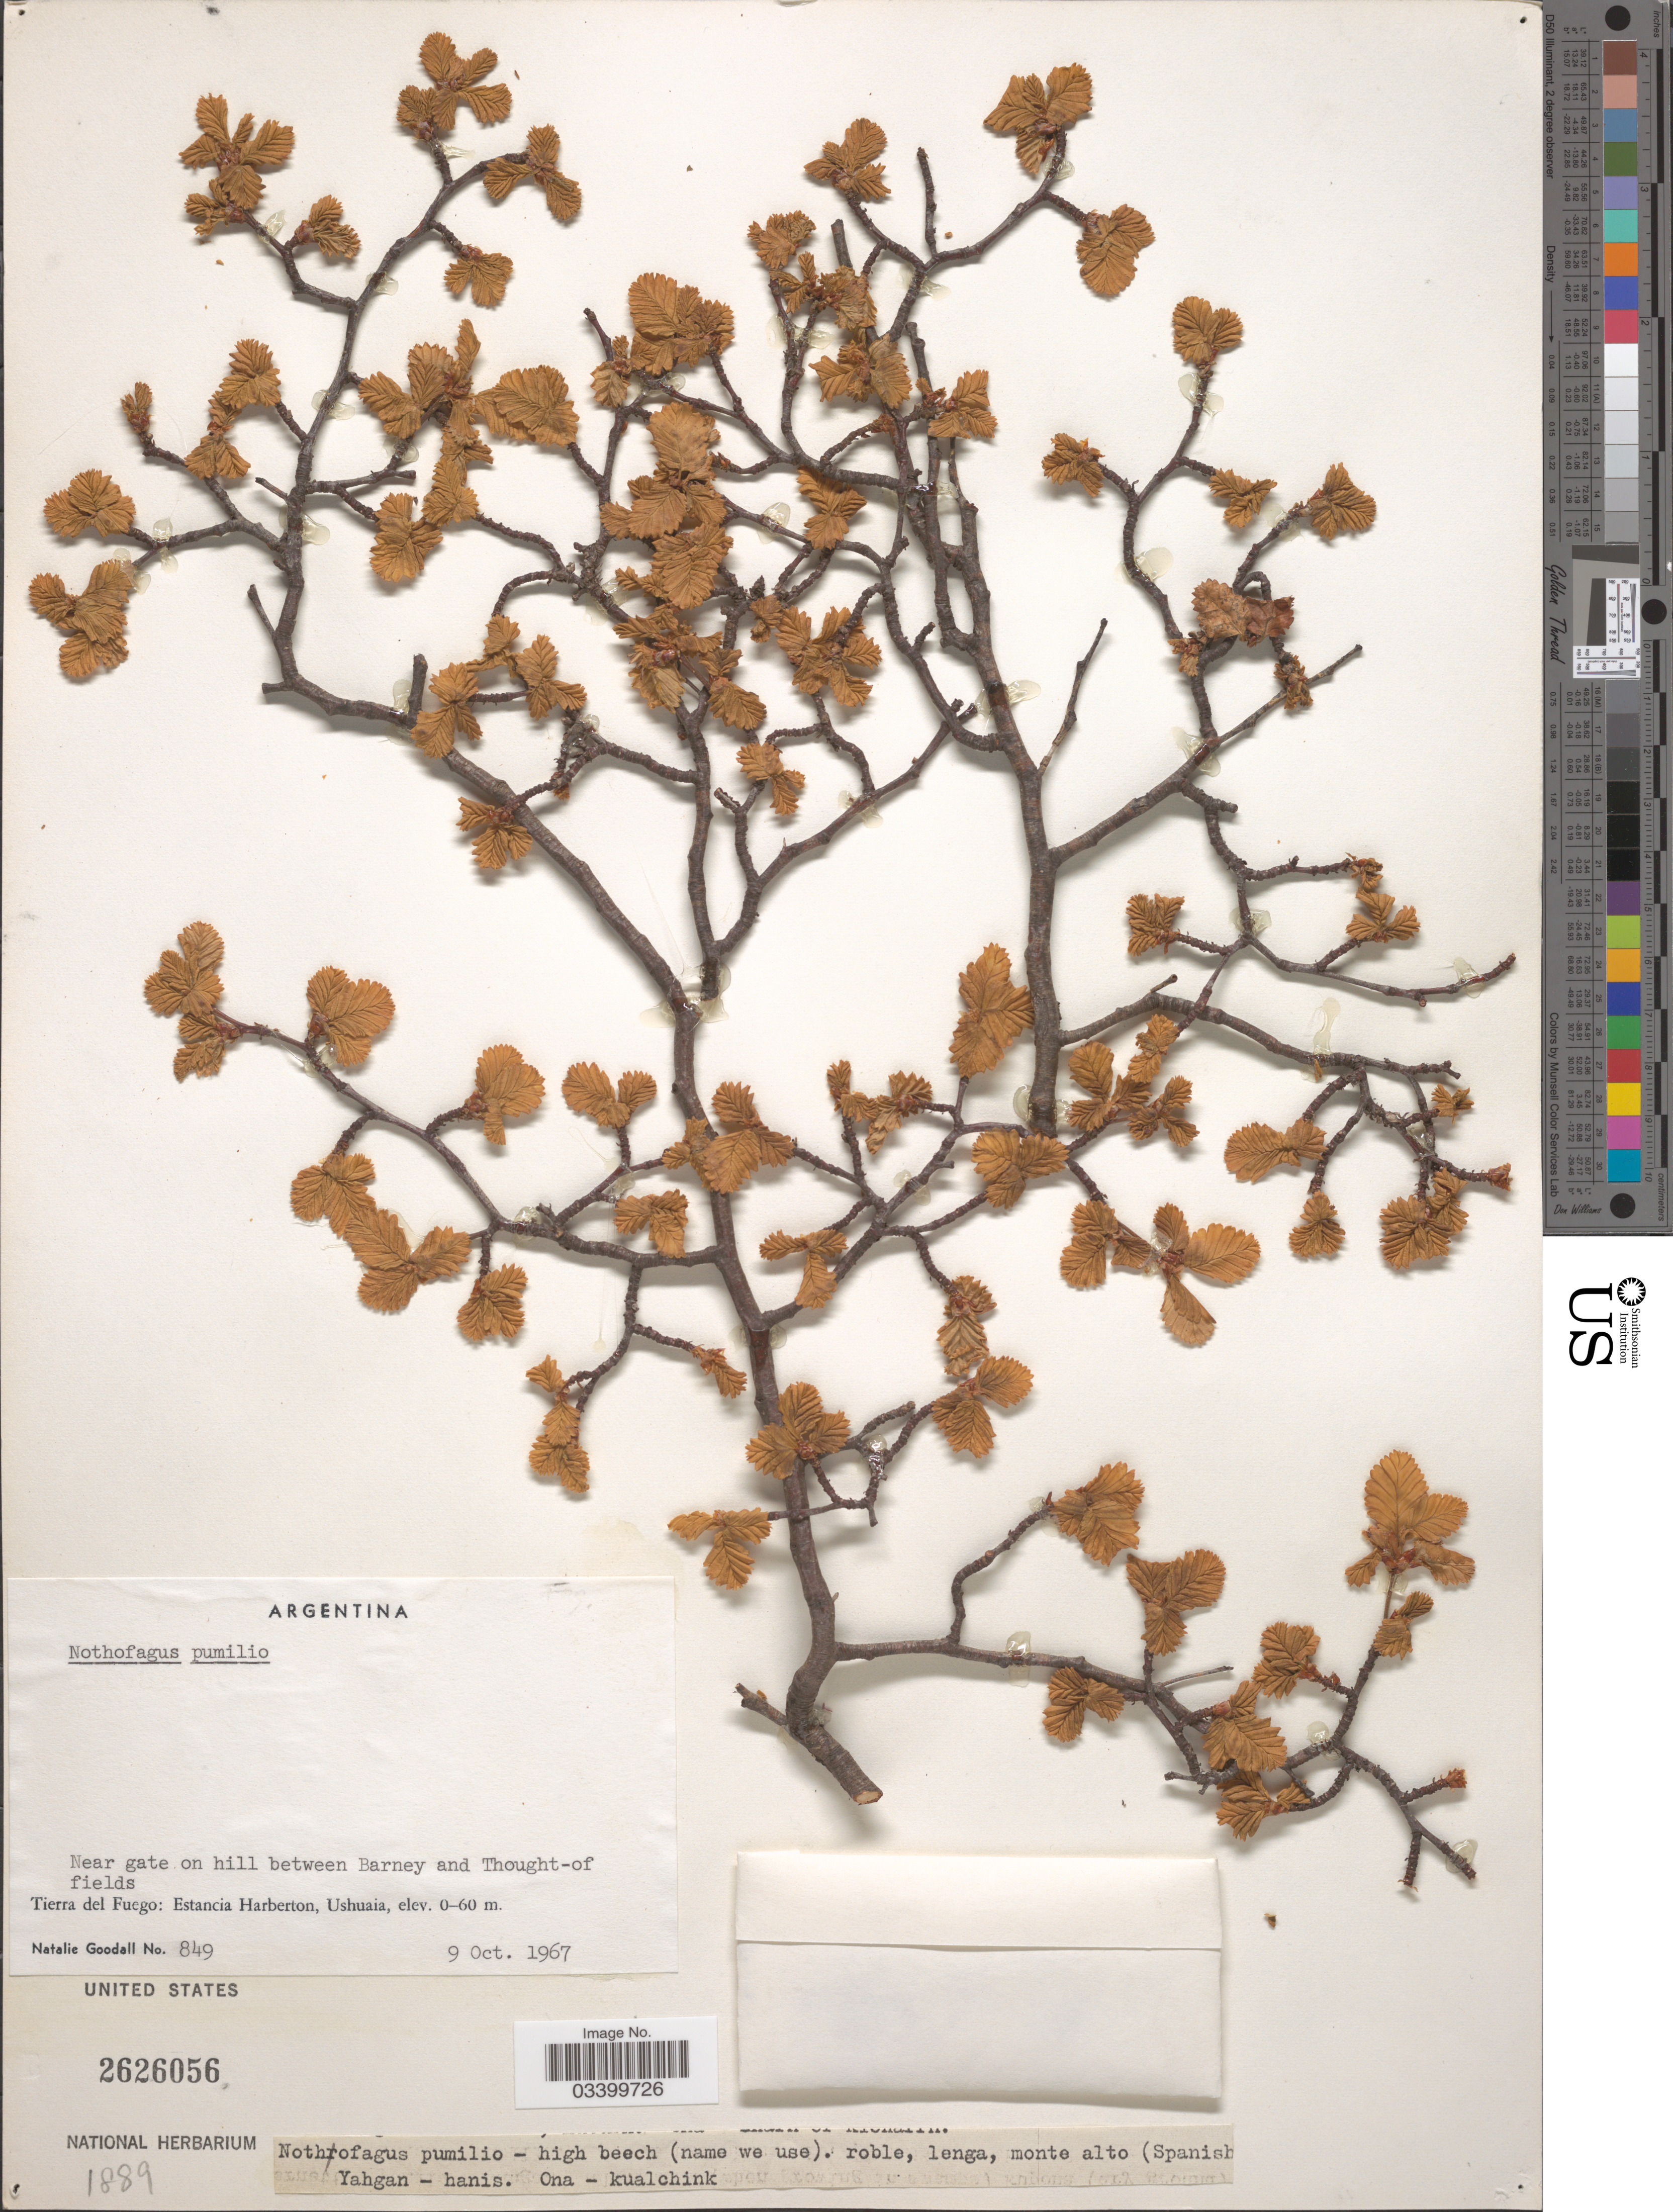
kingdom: Plantae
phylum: Tracheophyta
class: Magnoliopsida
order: Fagales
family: Nothofagaceae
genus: Nothofagus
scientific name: Nothofagus pumilio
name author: (Poepp. & Endl.) Krasser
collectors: N. Goodall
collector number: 849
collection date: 1967-10-09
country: Argentina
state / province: Tierra del Fuego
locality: Near gate on hill between Barney and Thought-of fields. Estancia Harberton, Ushuaia.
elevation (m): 0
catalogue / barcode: US 2626056